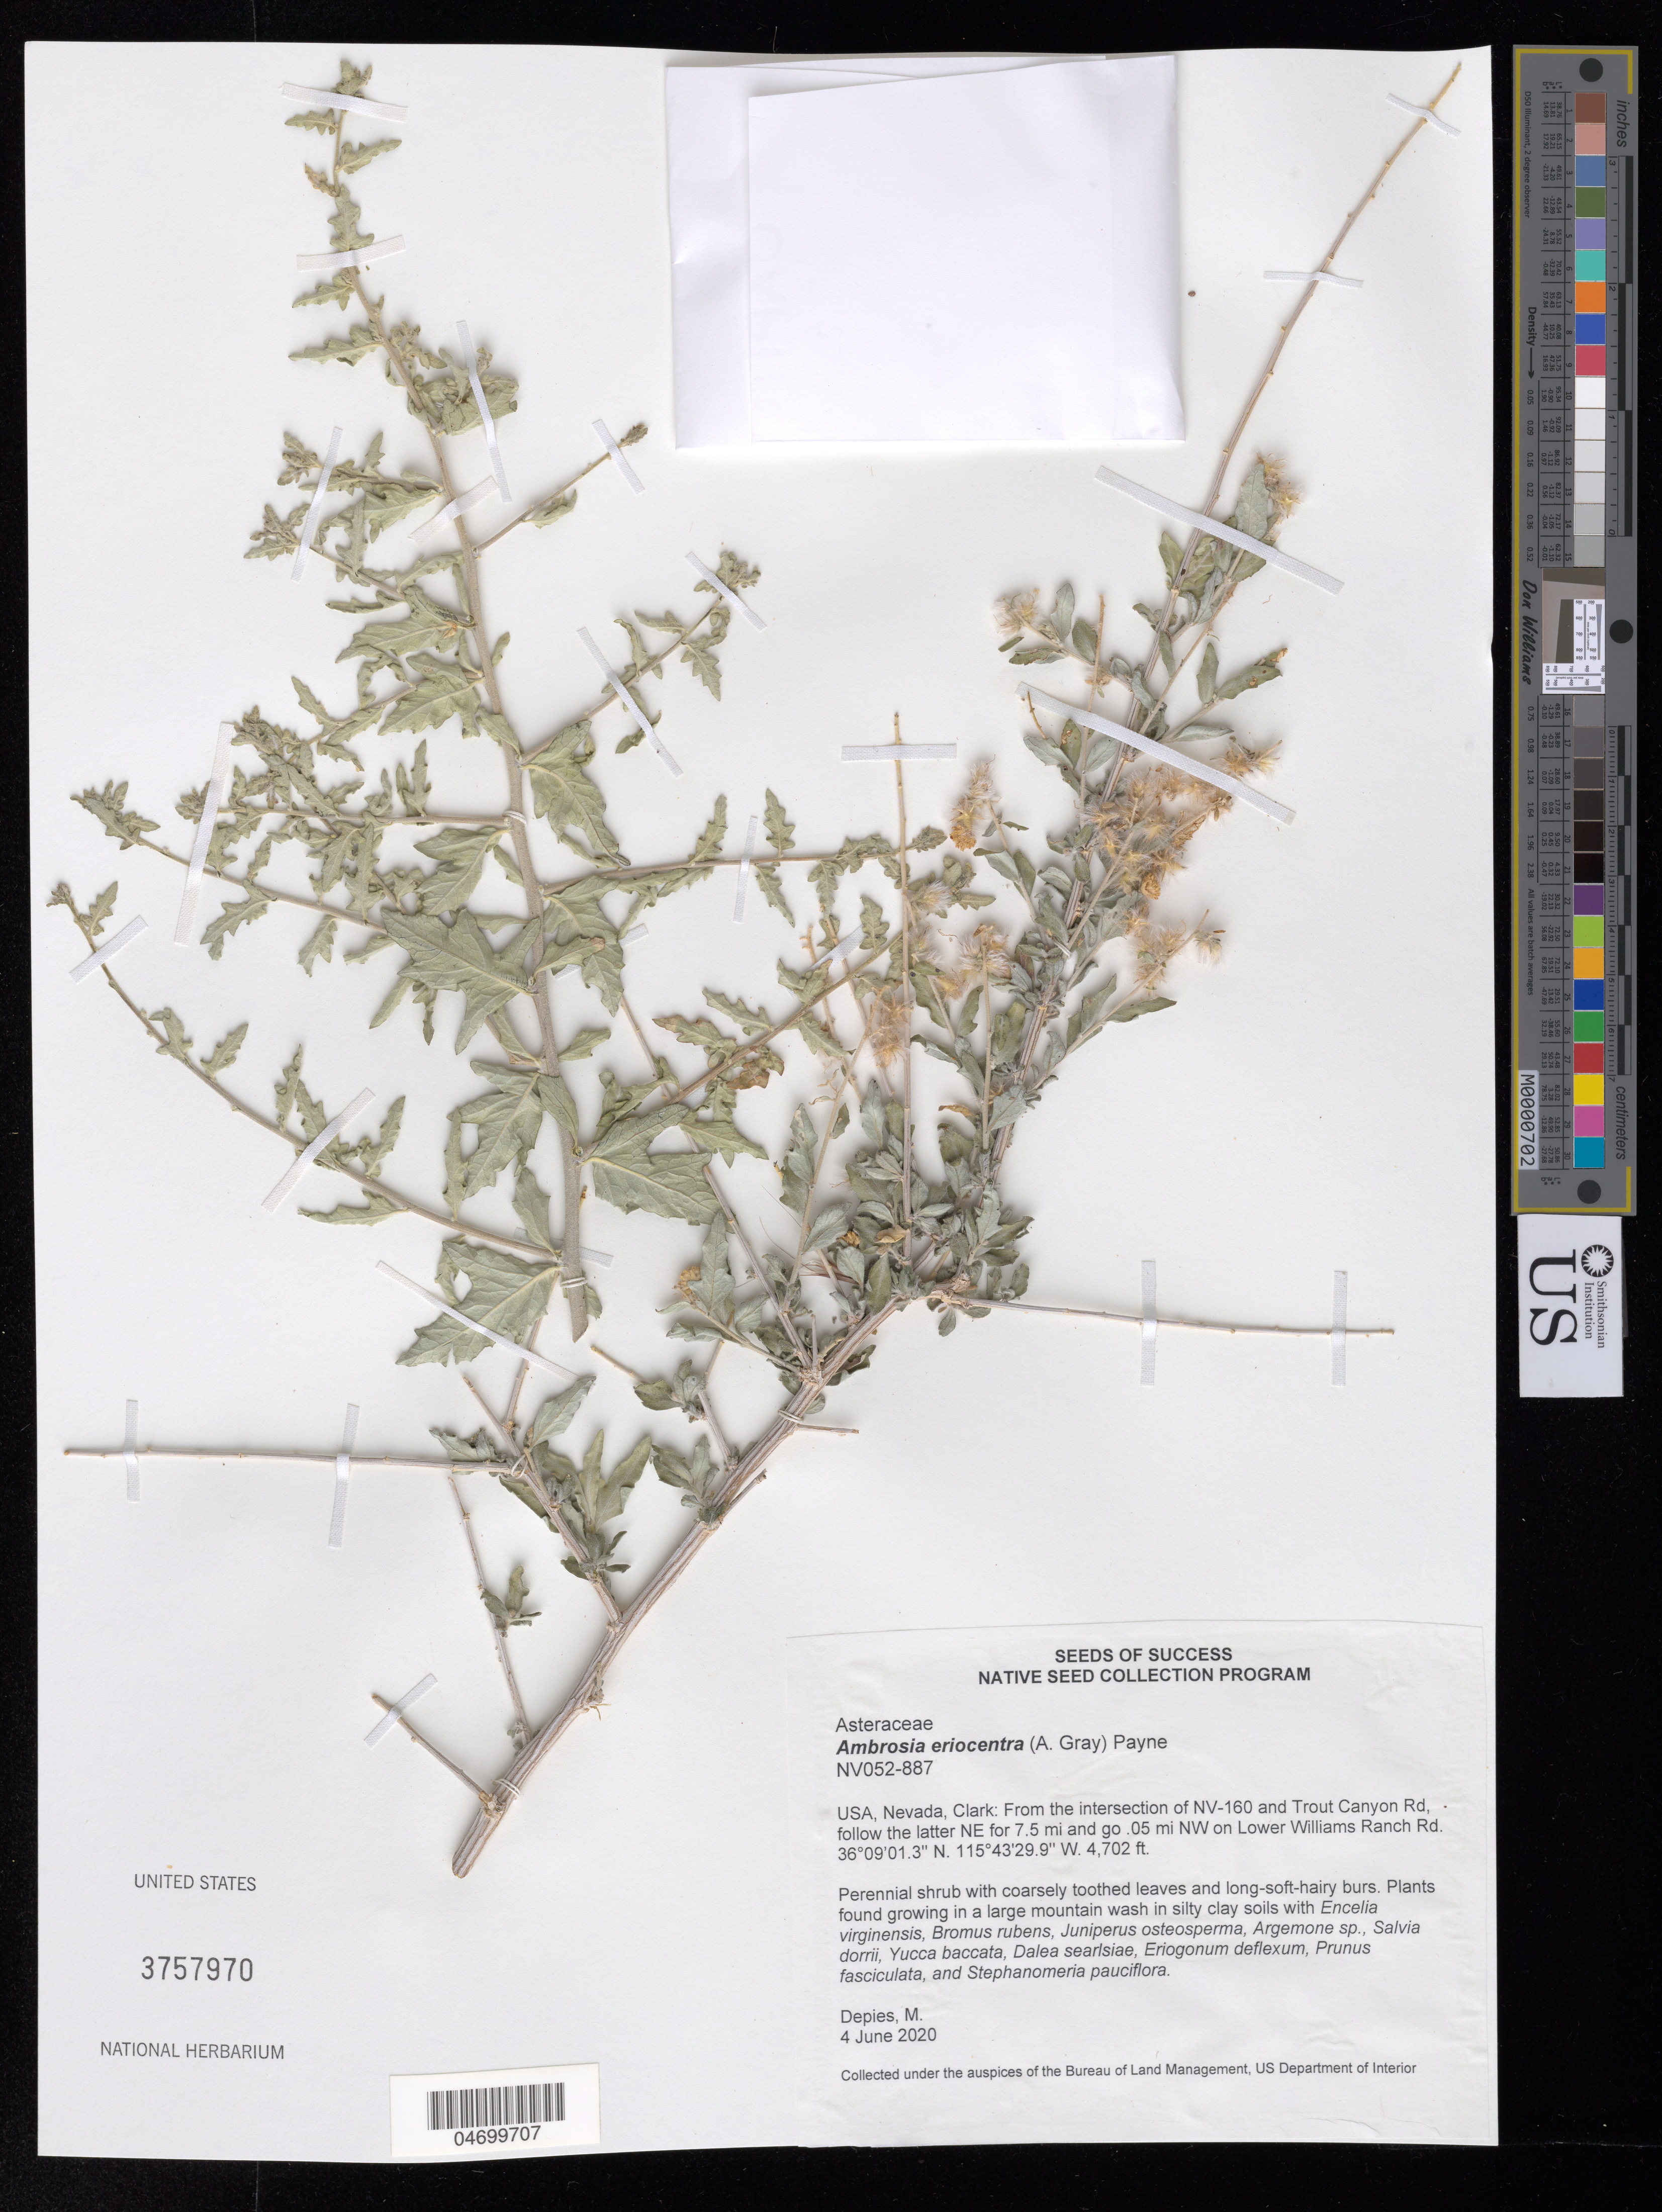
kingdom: Plantae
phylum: Tracheophyta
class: Magnoliopsida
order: Asterales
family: Asteraceae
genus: Ambrosia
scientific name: Ambrosia eriocentra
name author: (A. Gray) W.W.Payne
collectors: M. Depies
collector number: NV052-887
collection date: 2020-06-04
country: United States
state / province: Nevada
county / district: Clark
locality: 0.5 mi. NW on Lower Williams Ranch Rd.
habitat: Large mountain wash. Silty clay soils. With Bromus rubens, Argemone sp., Salvia dorrii, Yucca baccata, etc.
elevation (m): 1433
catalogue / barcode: US 3757970